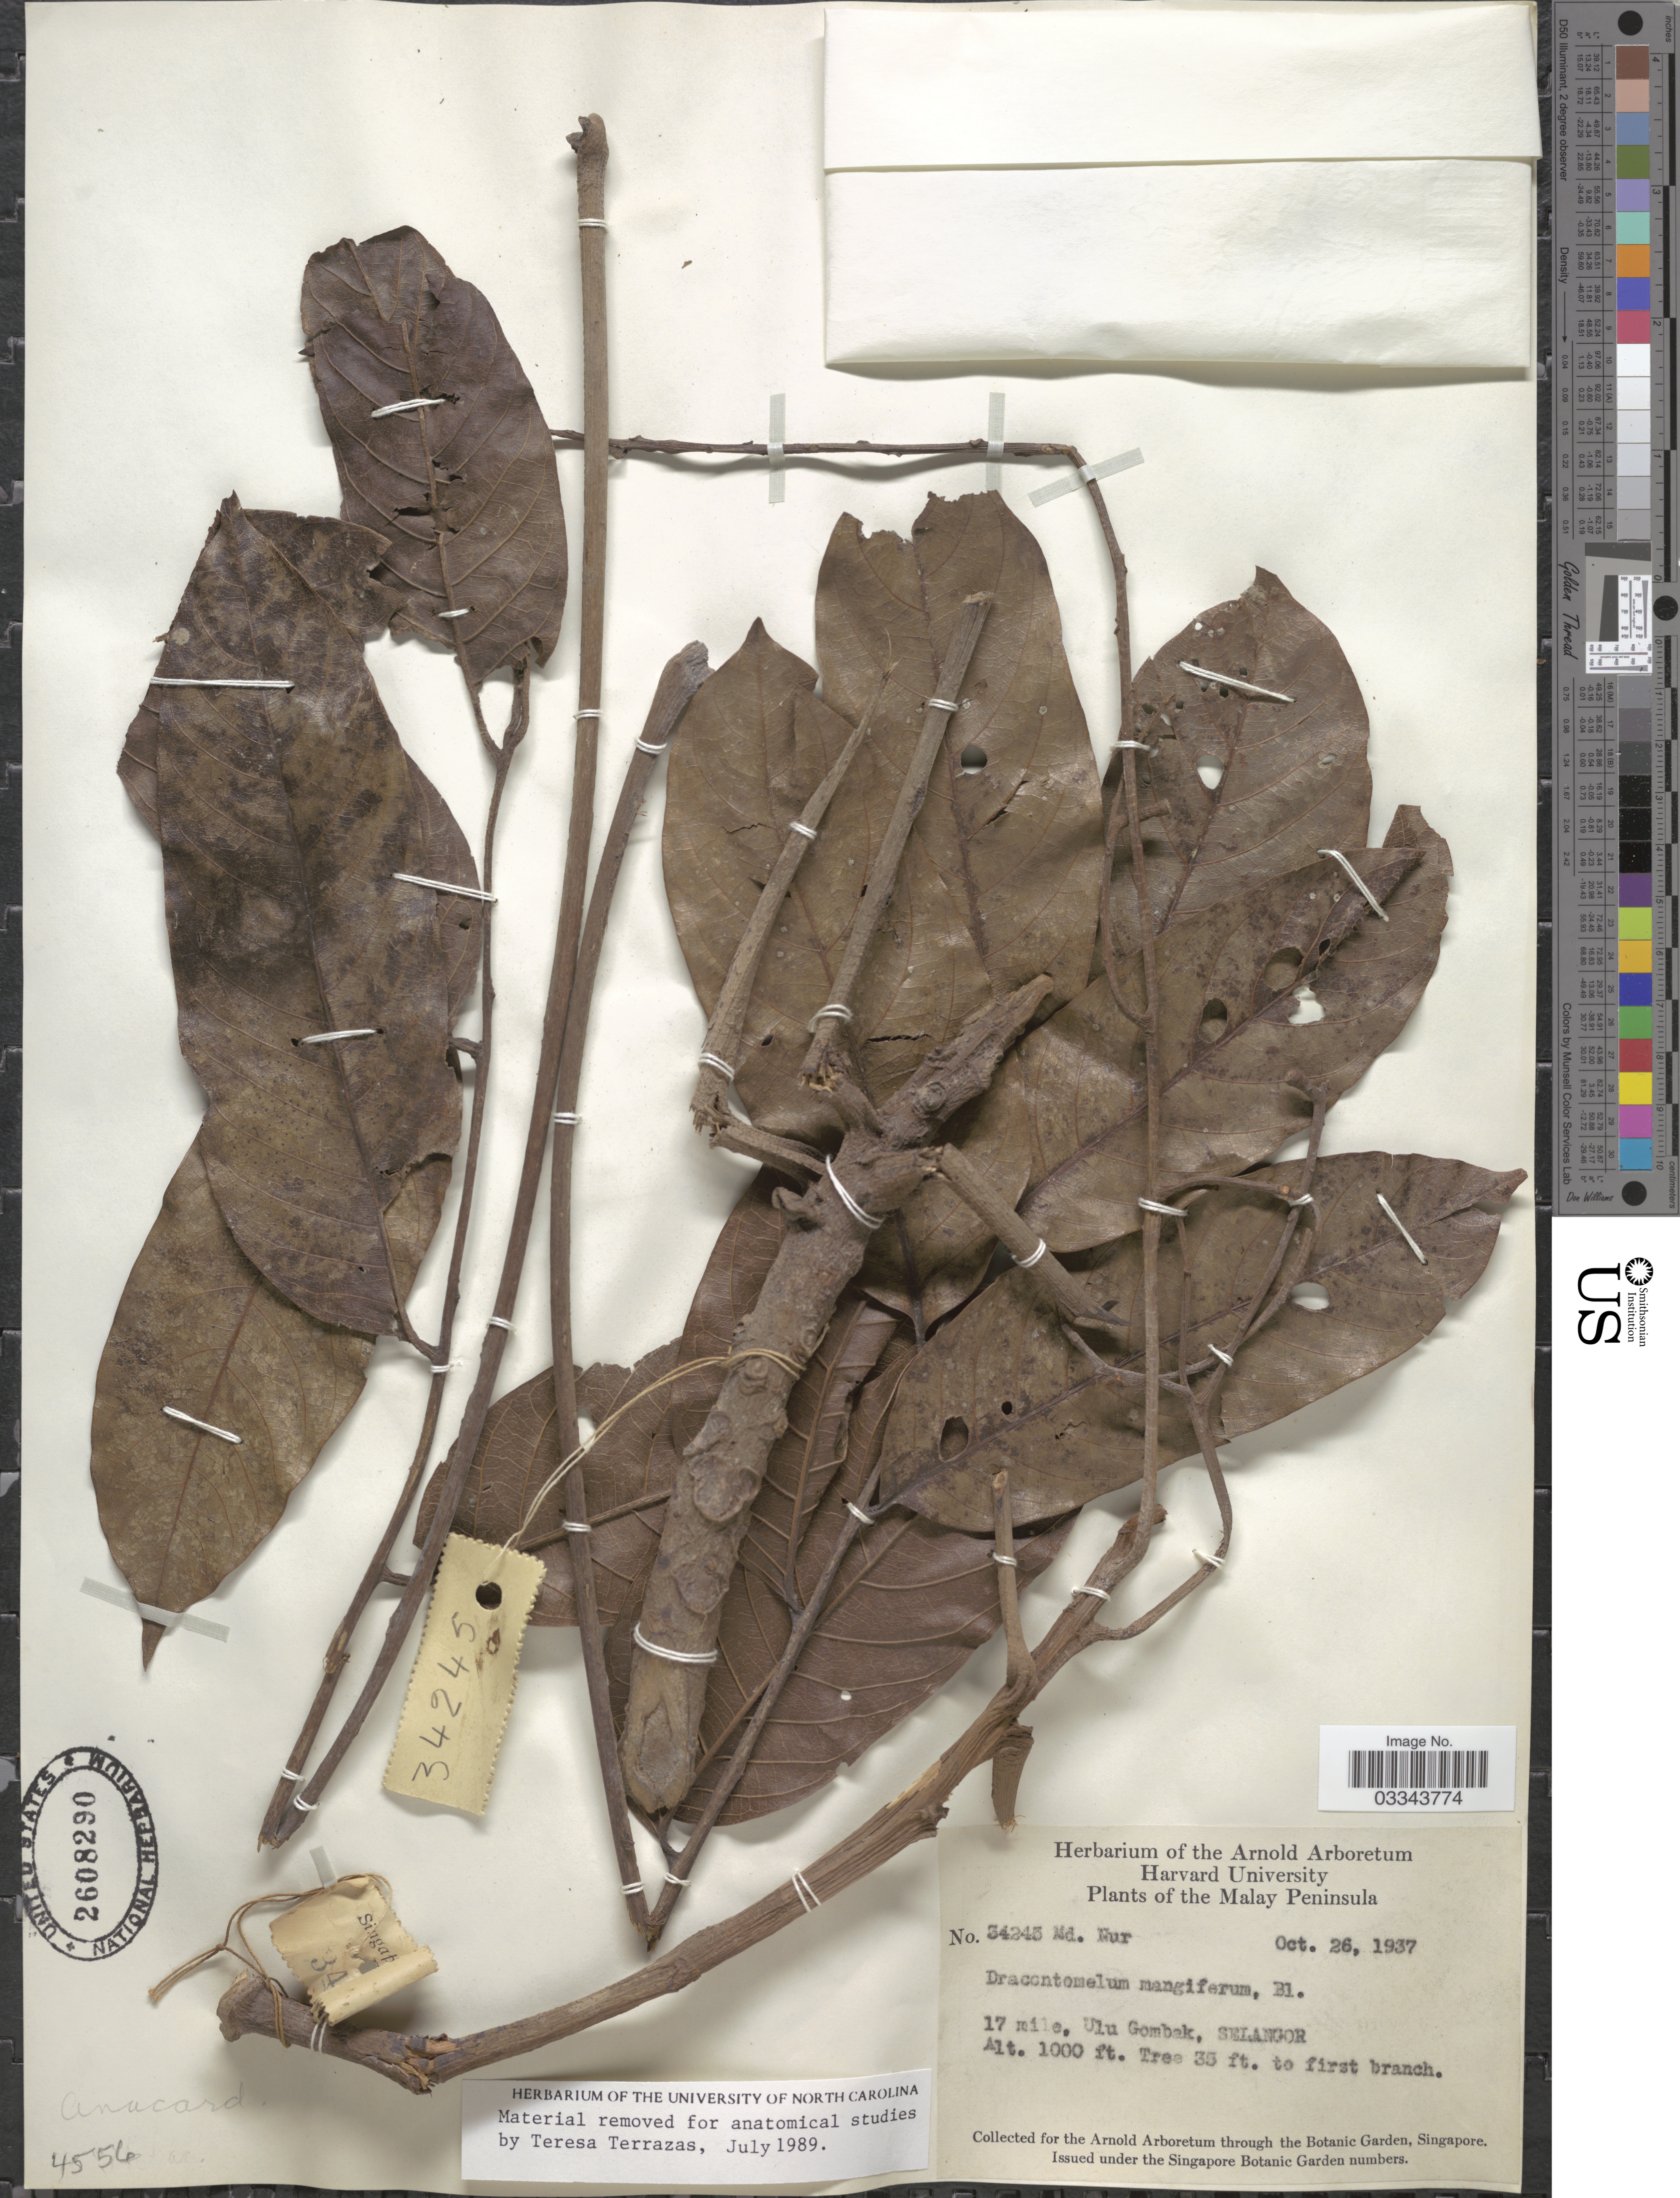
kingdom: Plantae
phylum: Tracheophyta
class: Magnoliopsida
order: Sapindales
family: Anacardiaceae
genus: Dracontomelon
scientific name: Dracontomelon dao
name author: (Blanco) Merr. & Rolfe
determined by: Mitchell, John D.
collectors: M. Nur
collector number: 34245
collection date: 1937-10-26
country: Malaysia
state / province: Selangor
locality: Malay Peninsula. 17 mile, Ulu Gombak.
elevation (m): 305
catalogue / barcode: US 2608290